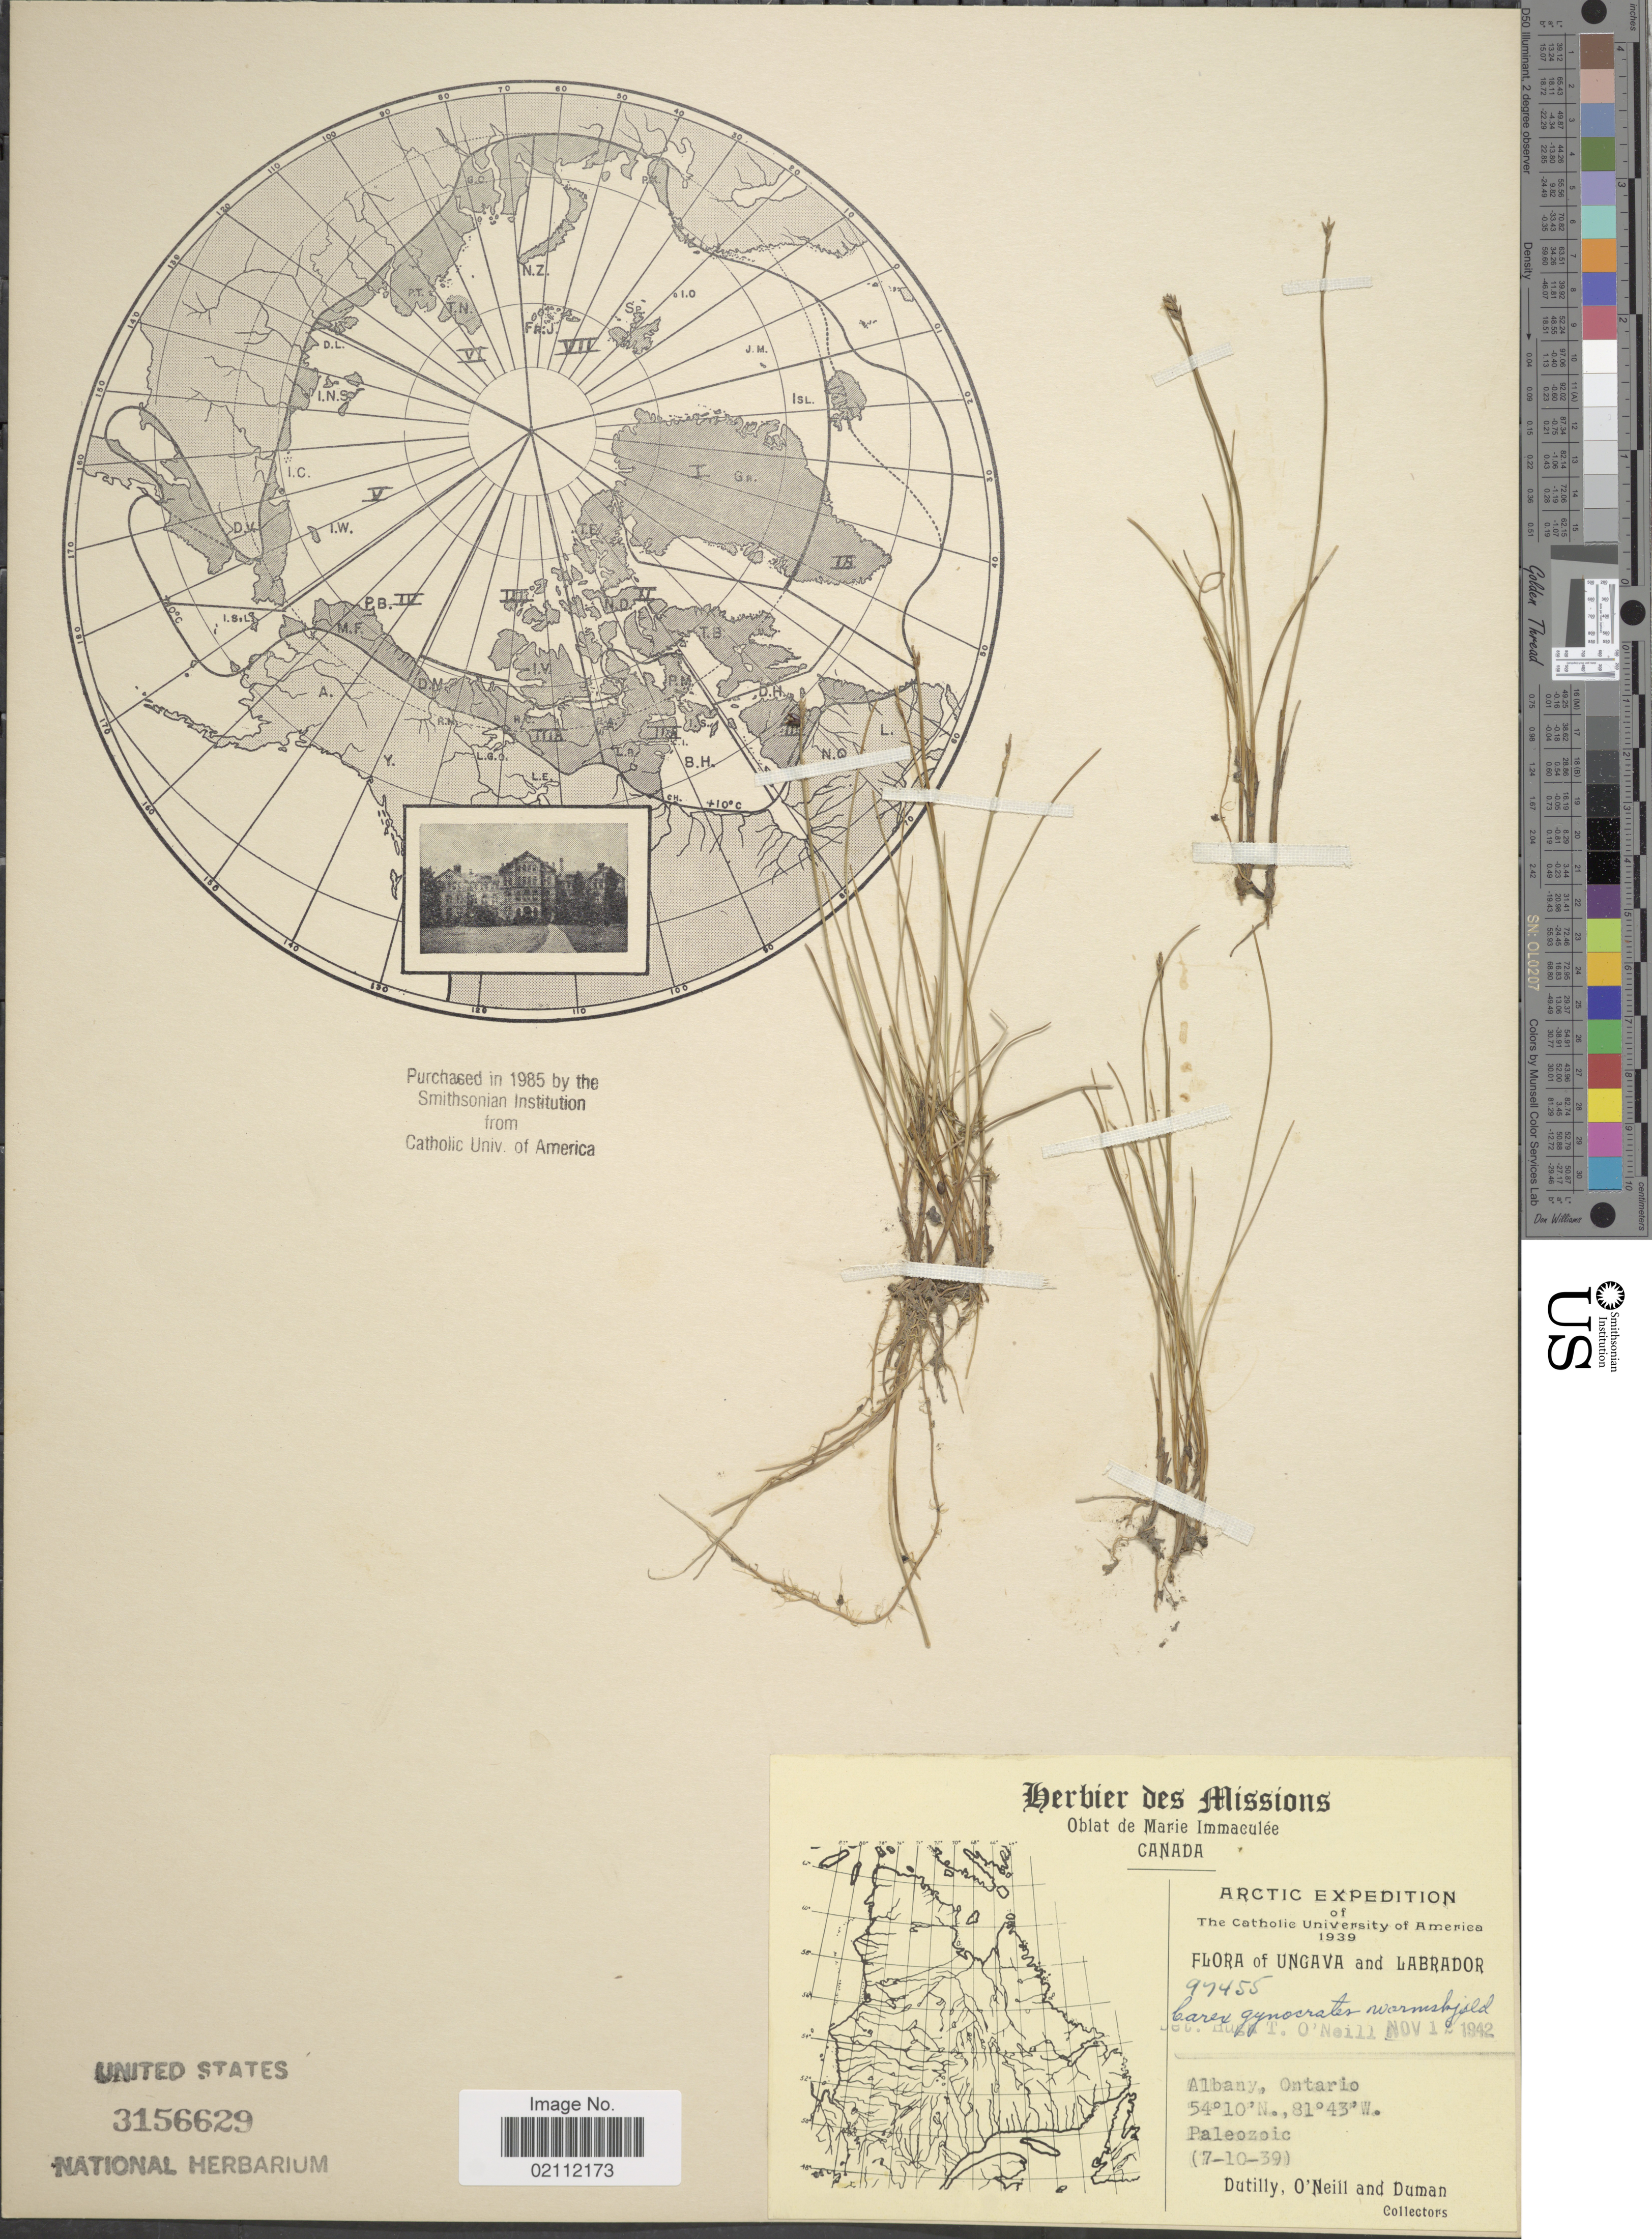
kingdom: Plantae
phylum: Tracheophyta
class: Liliopsida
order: Poales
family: Cyperaceae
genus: Carex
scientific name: Carex nardina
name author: (Hornem.) Fr.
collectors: -. Dutilly, O' Neill & -. Duman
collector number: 97455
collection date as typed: Transcribed d/m/y: 7/10/39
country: Canada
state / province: Ontario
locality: Ungava and Labrador. Albany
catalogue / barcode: US 3156629